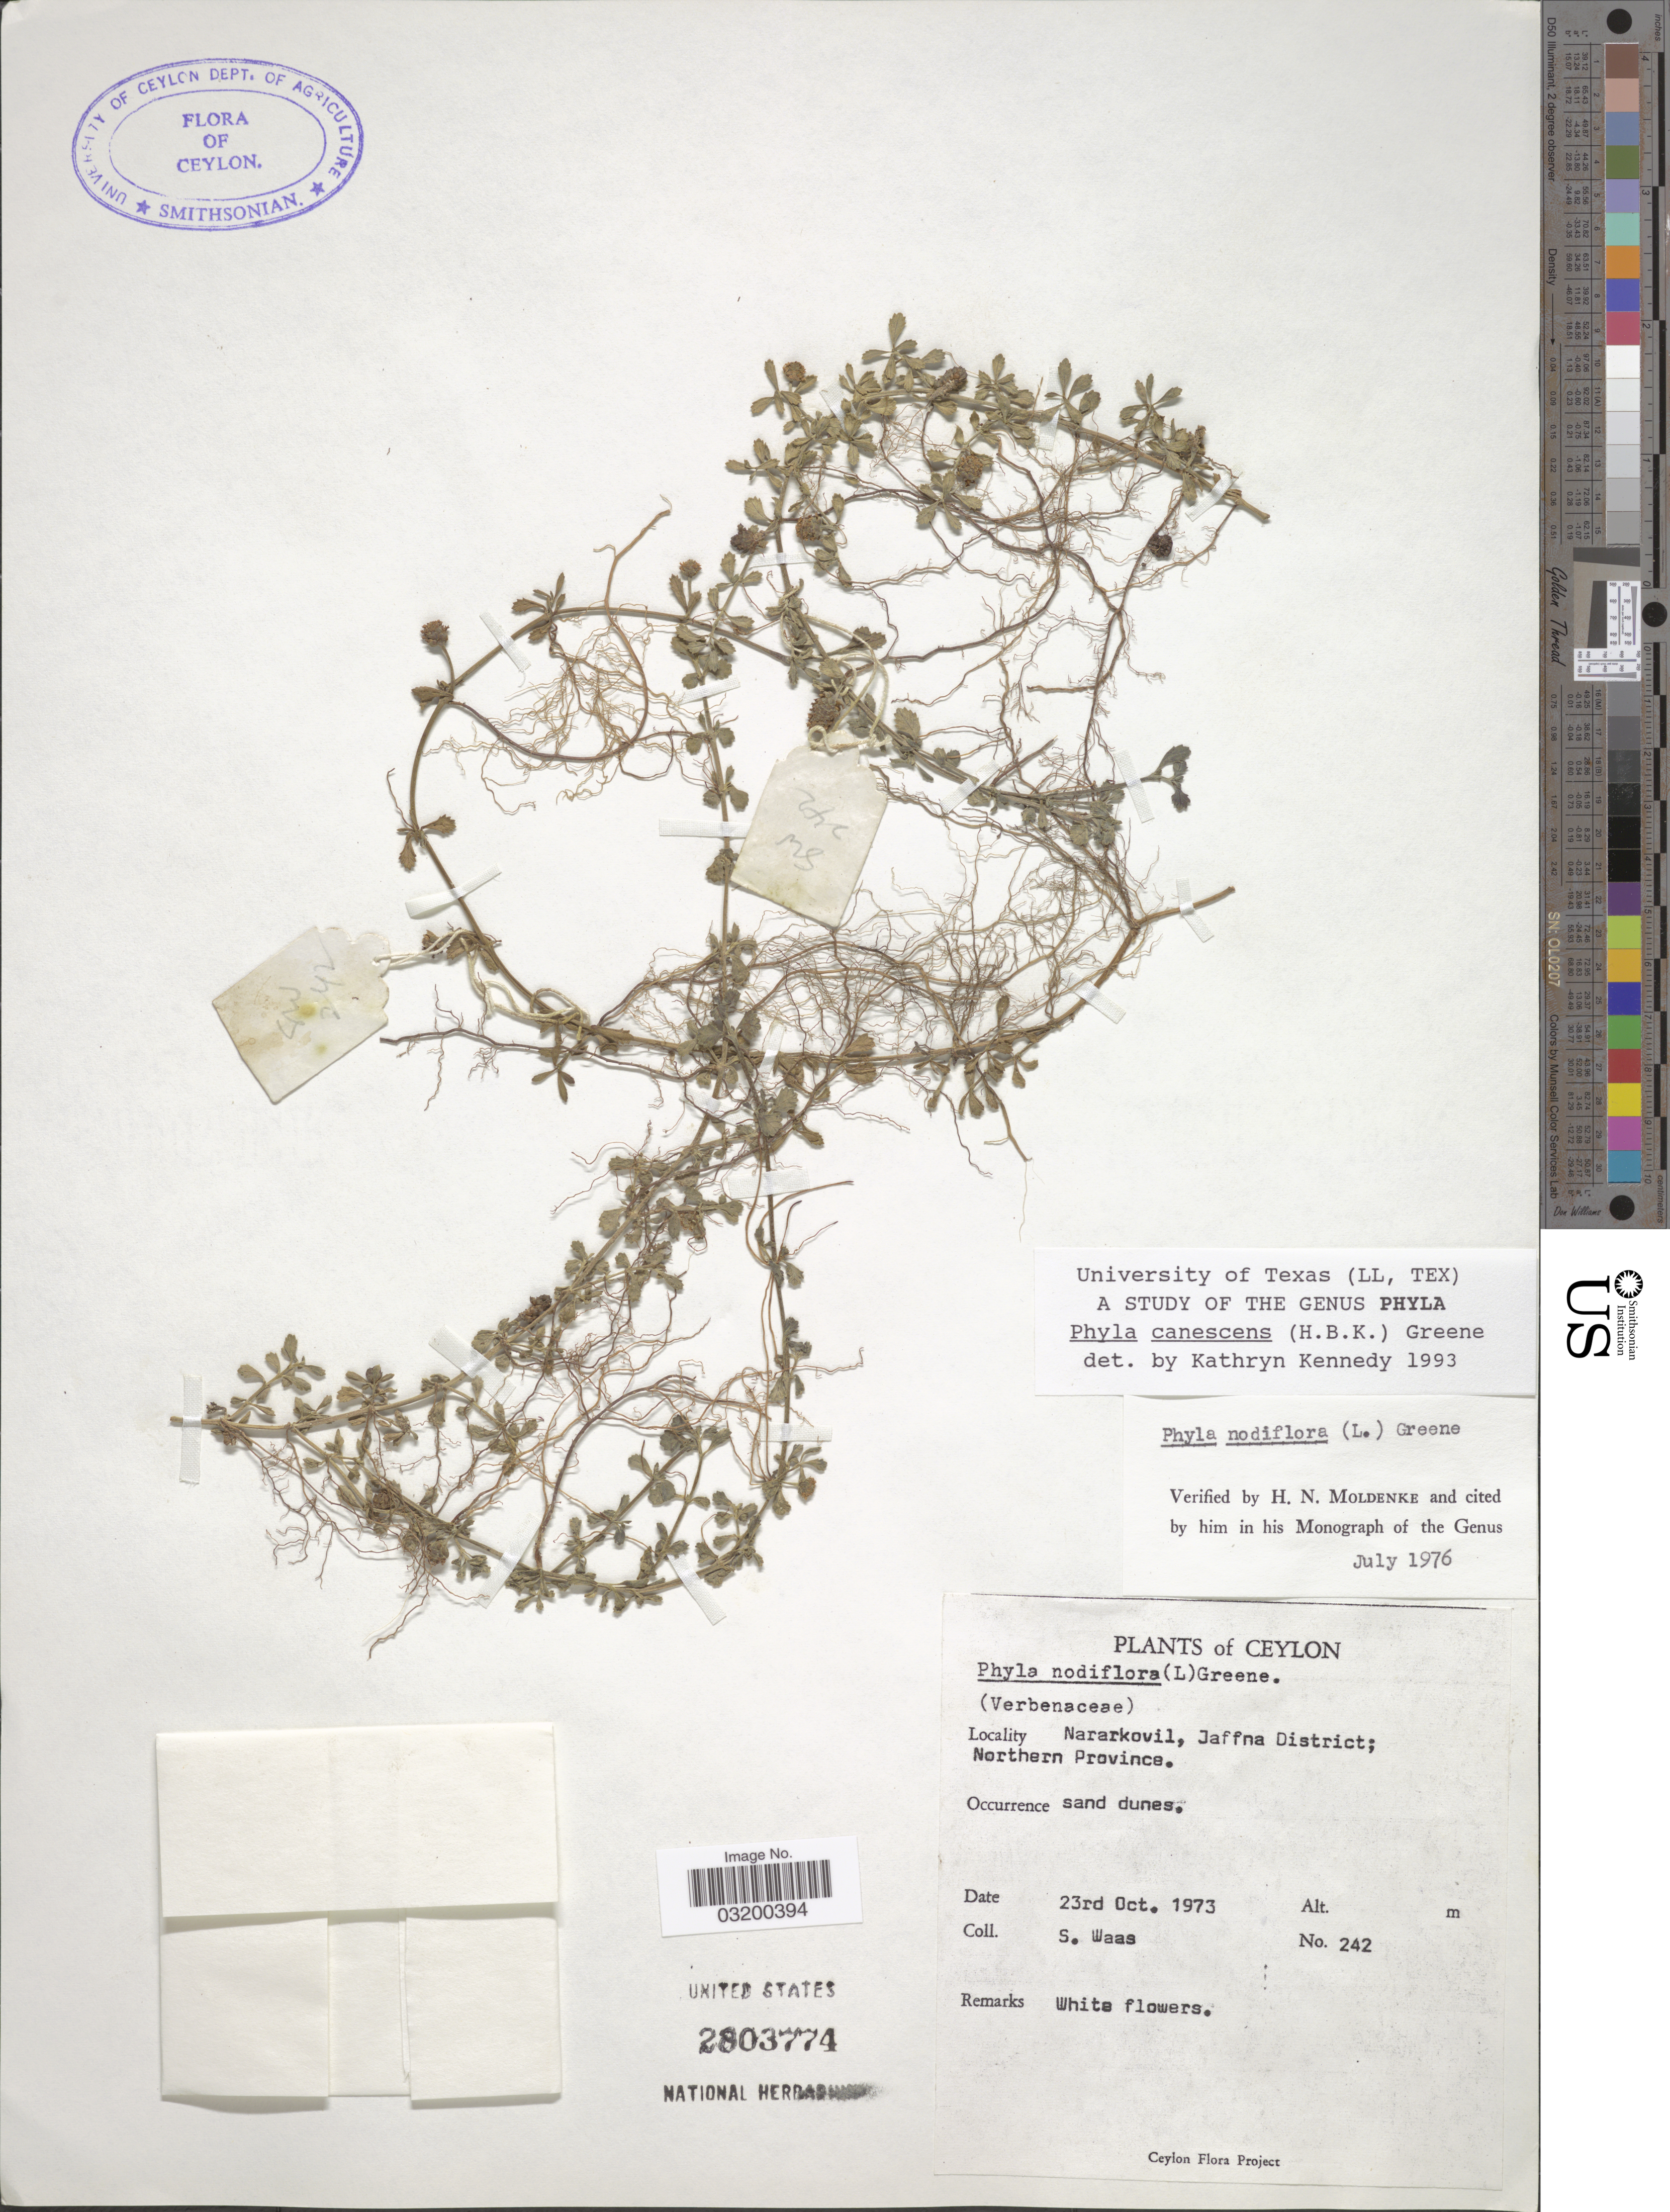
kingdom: Plantae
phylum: Tracheophyta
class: Magnoliopsida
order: Lamiales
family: Verbenaceae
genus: Phyla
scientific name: Phyla canescens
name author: (Kunth) S.W. Greene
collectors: S. Waas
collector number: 242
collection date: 1973-10-23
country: Sri Lanka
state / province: Northern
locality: Ceylon. Nararkovil, Jaffna District; Northern Province.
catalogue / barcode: US 2803774